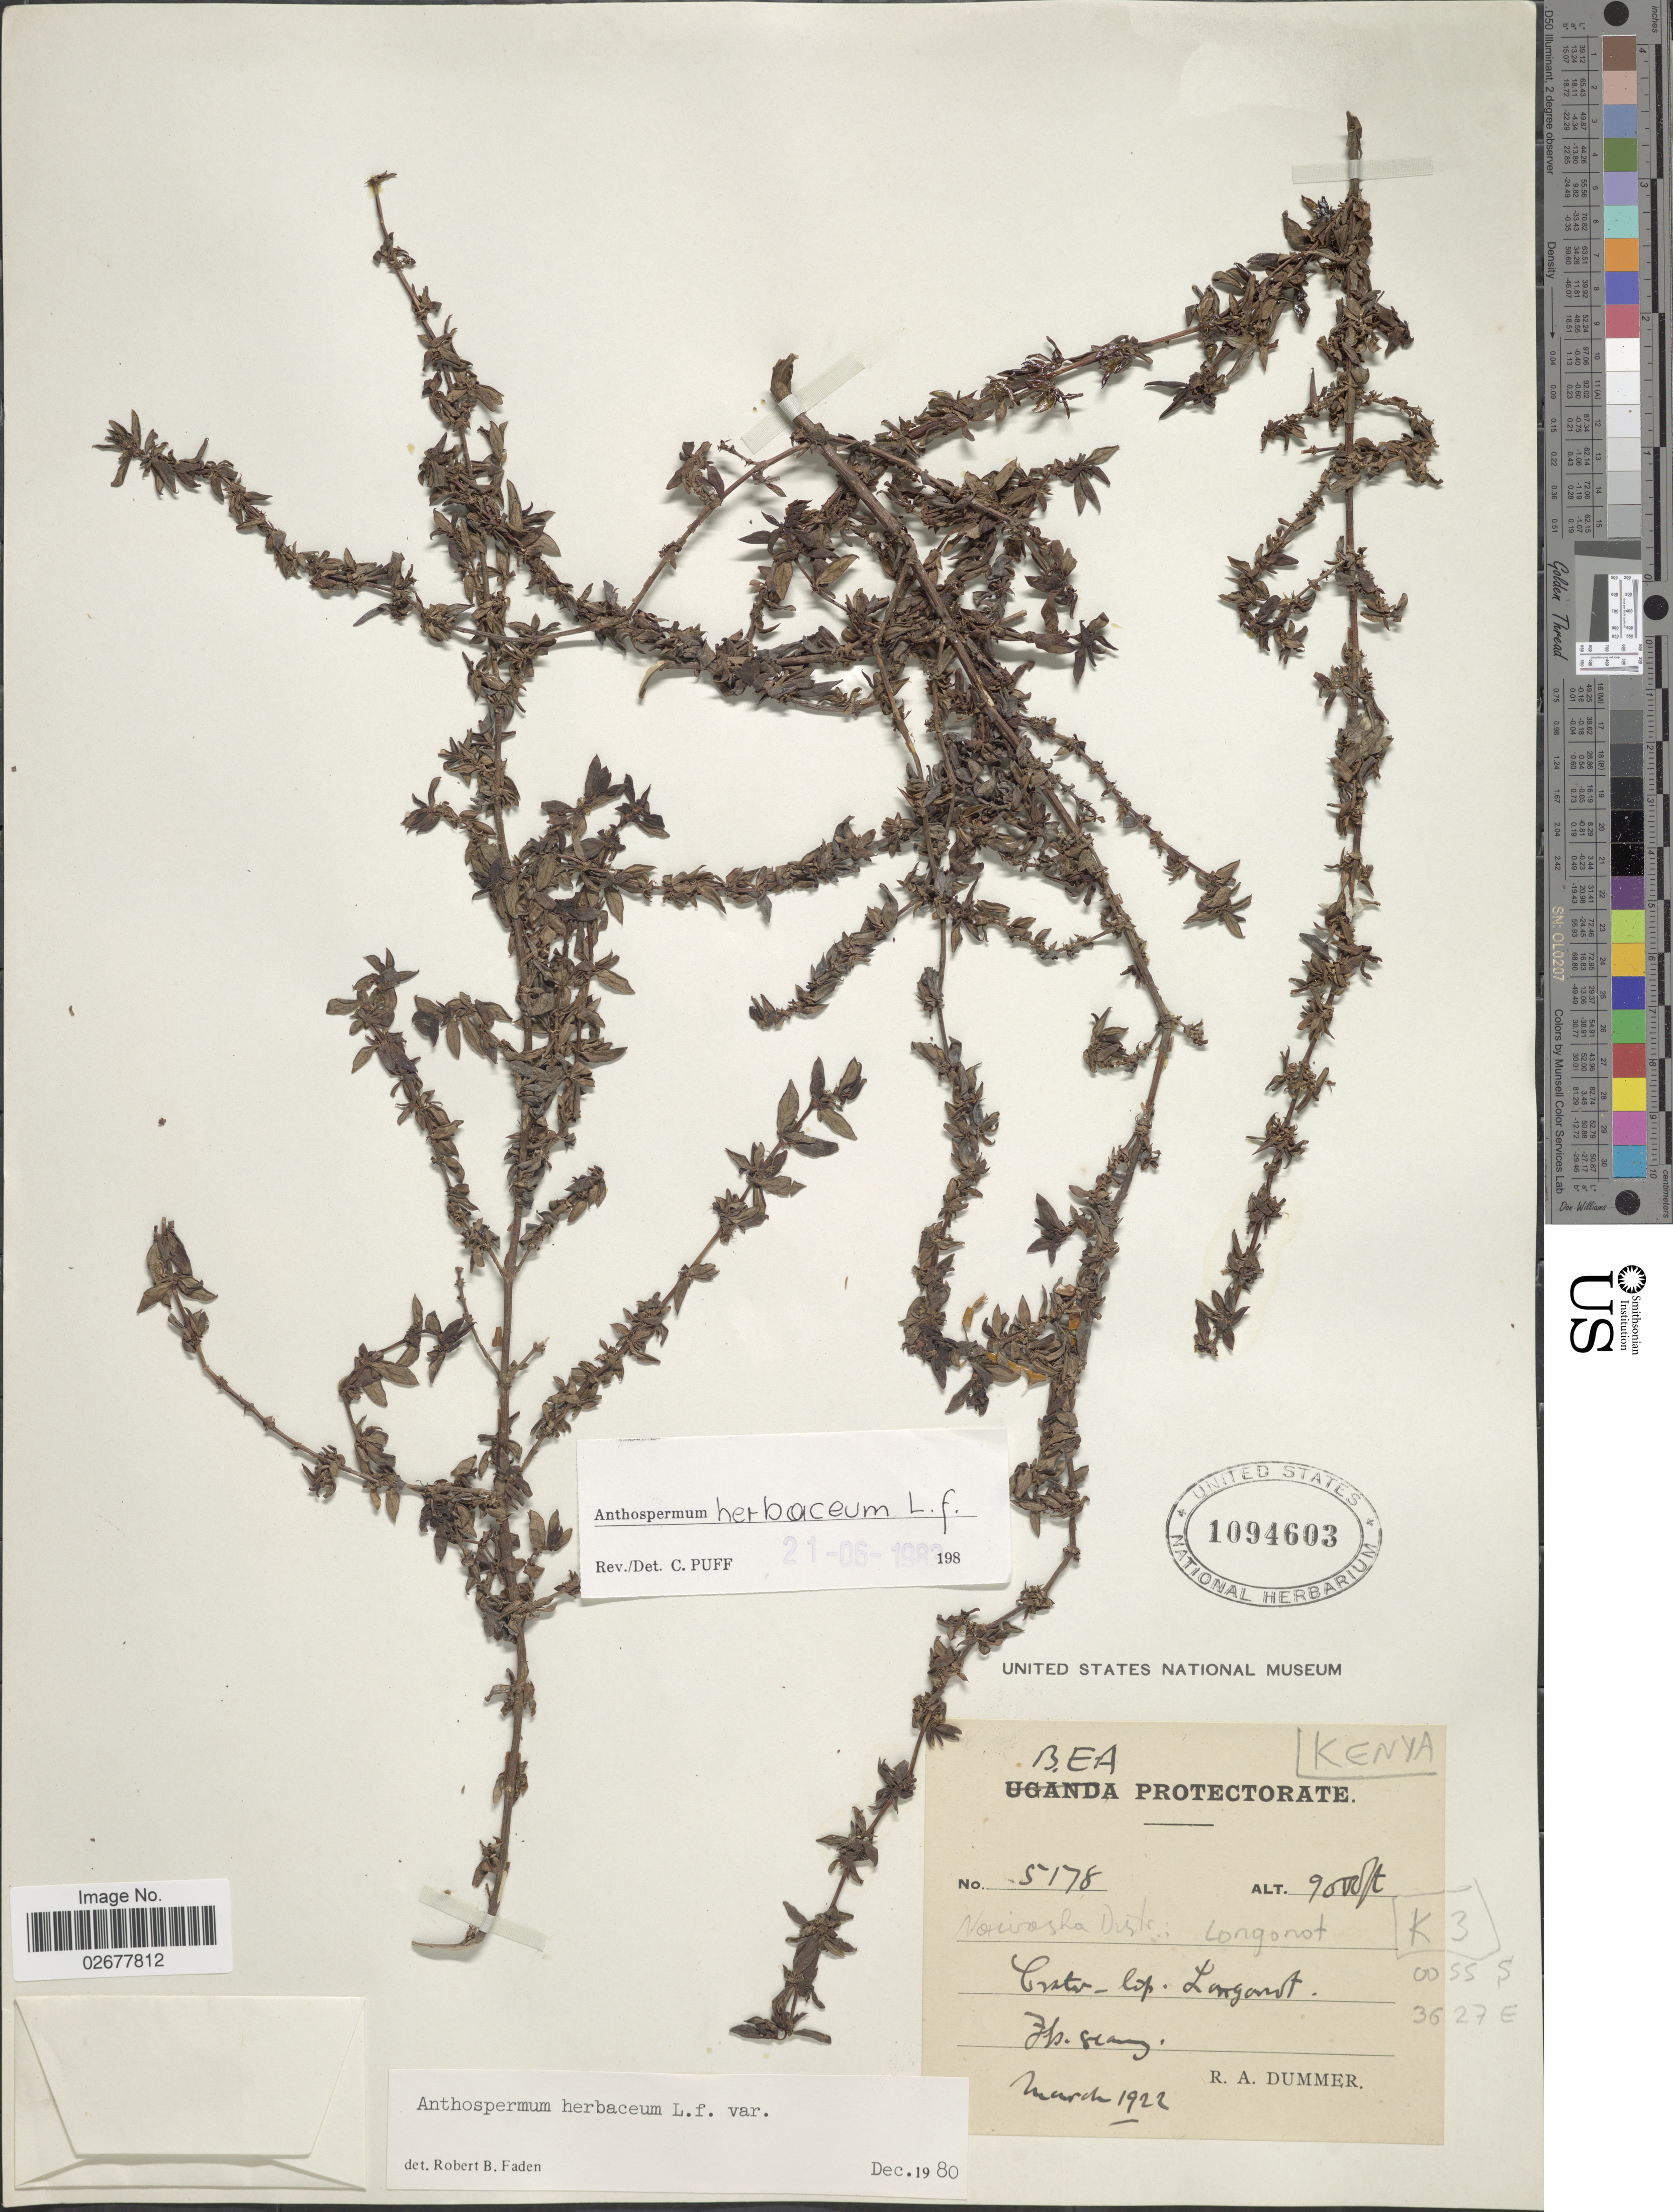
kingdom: Plantae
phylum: Tracheophyta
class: Magnoliopsida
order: Gentianales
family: Rubiaceae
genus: Anthospermum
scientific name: Anthospermum herbaceum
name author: L. f.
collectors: R. Dümmer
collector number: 5178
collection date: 1922-03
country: Kenya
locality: B.E.A. Protectorate, Noiwasha dist: Longonot Crater - [illegible text]. La[illegible text]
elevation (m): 2743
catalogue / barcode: US 1094603